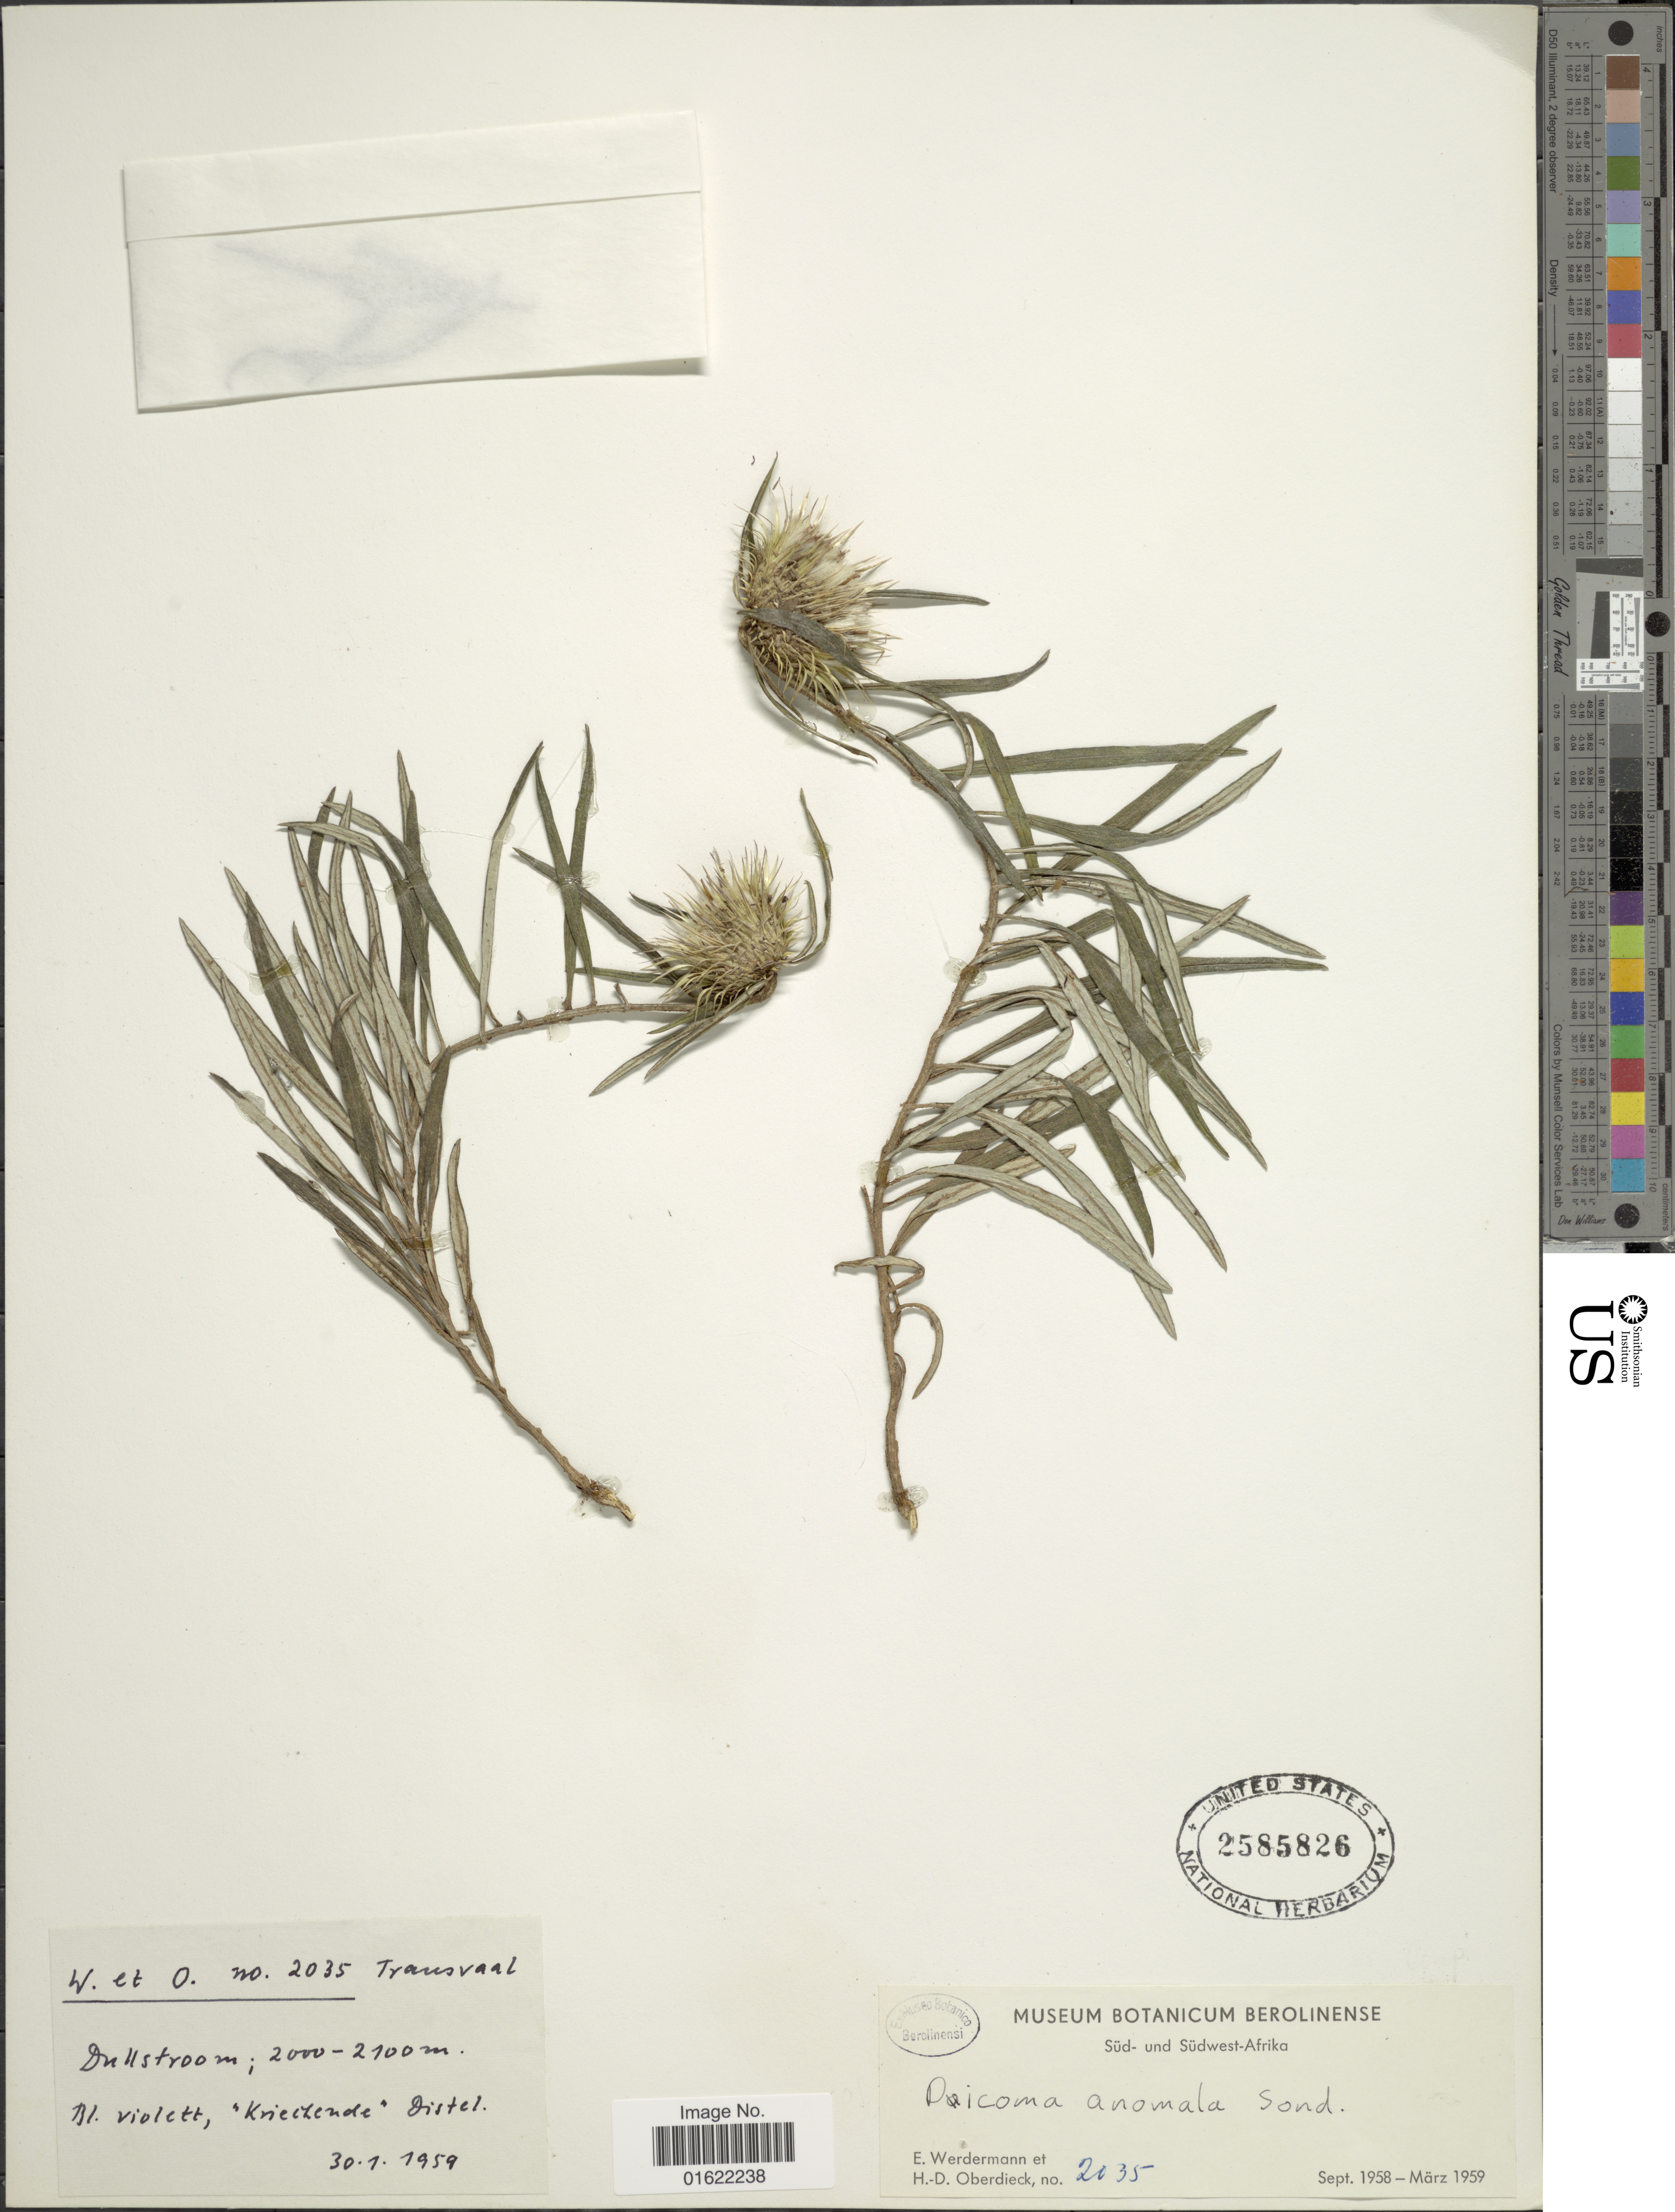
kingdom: Plantae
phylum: Tracheophyta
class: Magnoliopsida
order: Asterales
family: Asteraceae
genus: Dicoma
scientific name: Dicoma anomala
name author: Sond.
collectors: E. Werdermann & H. Oberdieck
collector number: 2035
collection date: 1958-09/1959-03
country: South Africa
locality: Süd- und Südwest-Afrika. Bl. violett, Knietende, Distel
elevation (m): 2000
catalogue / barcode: US 2585826